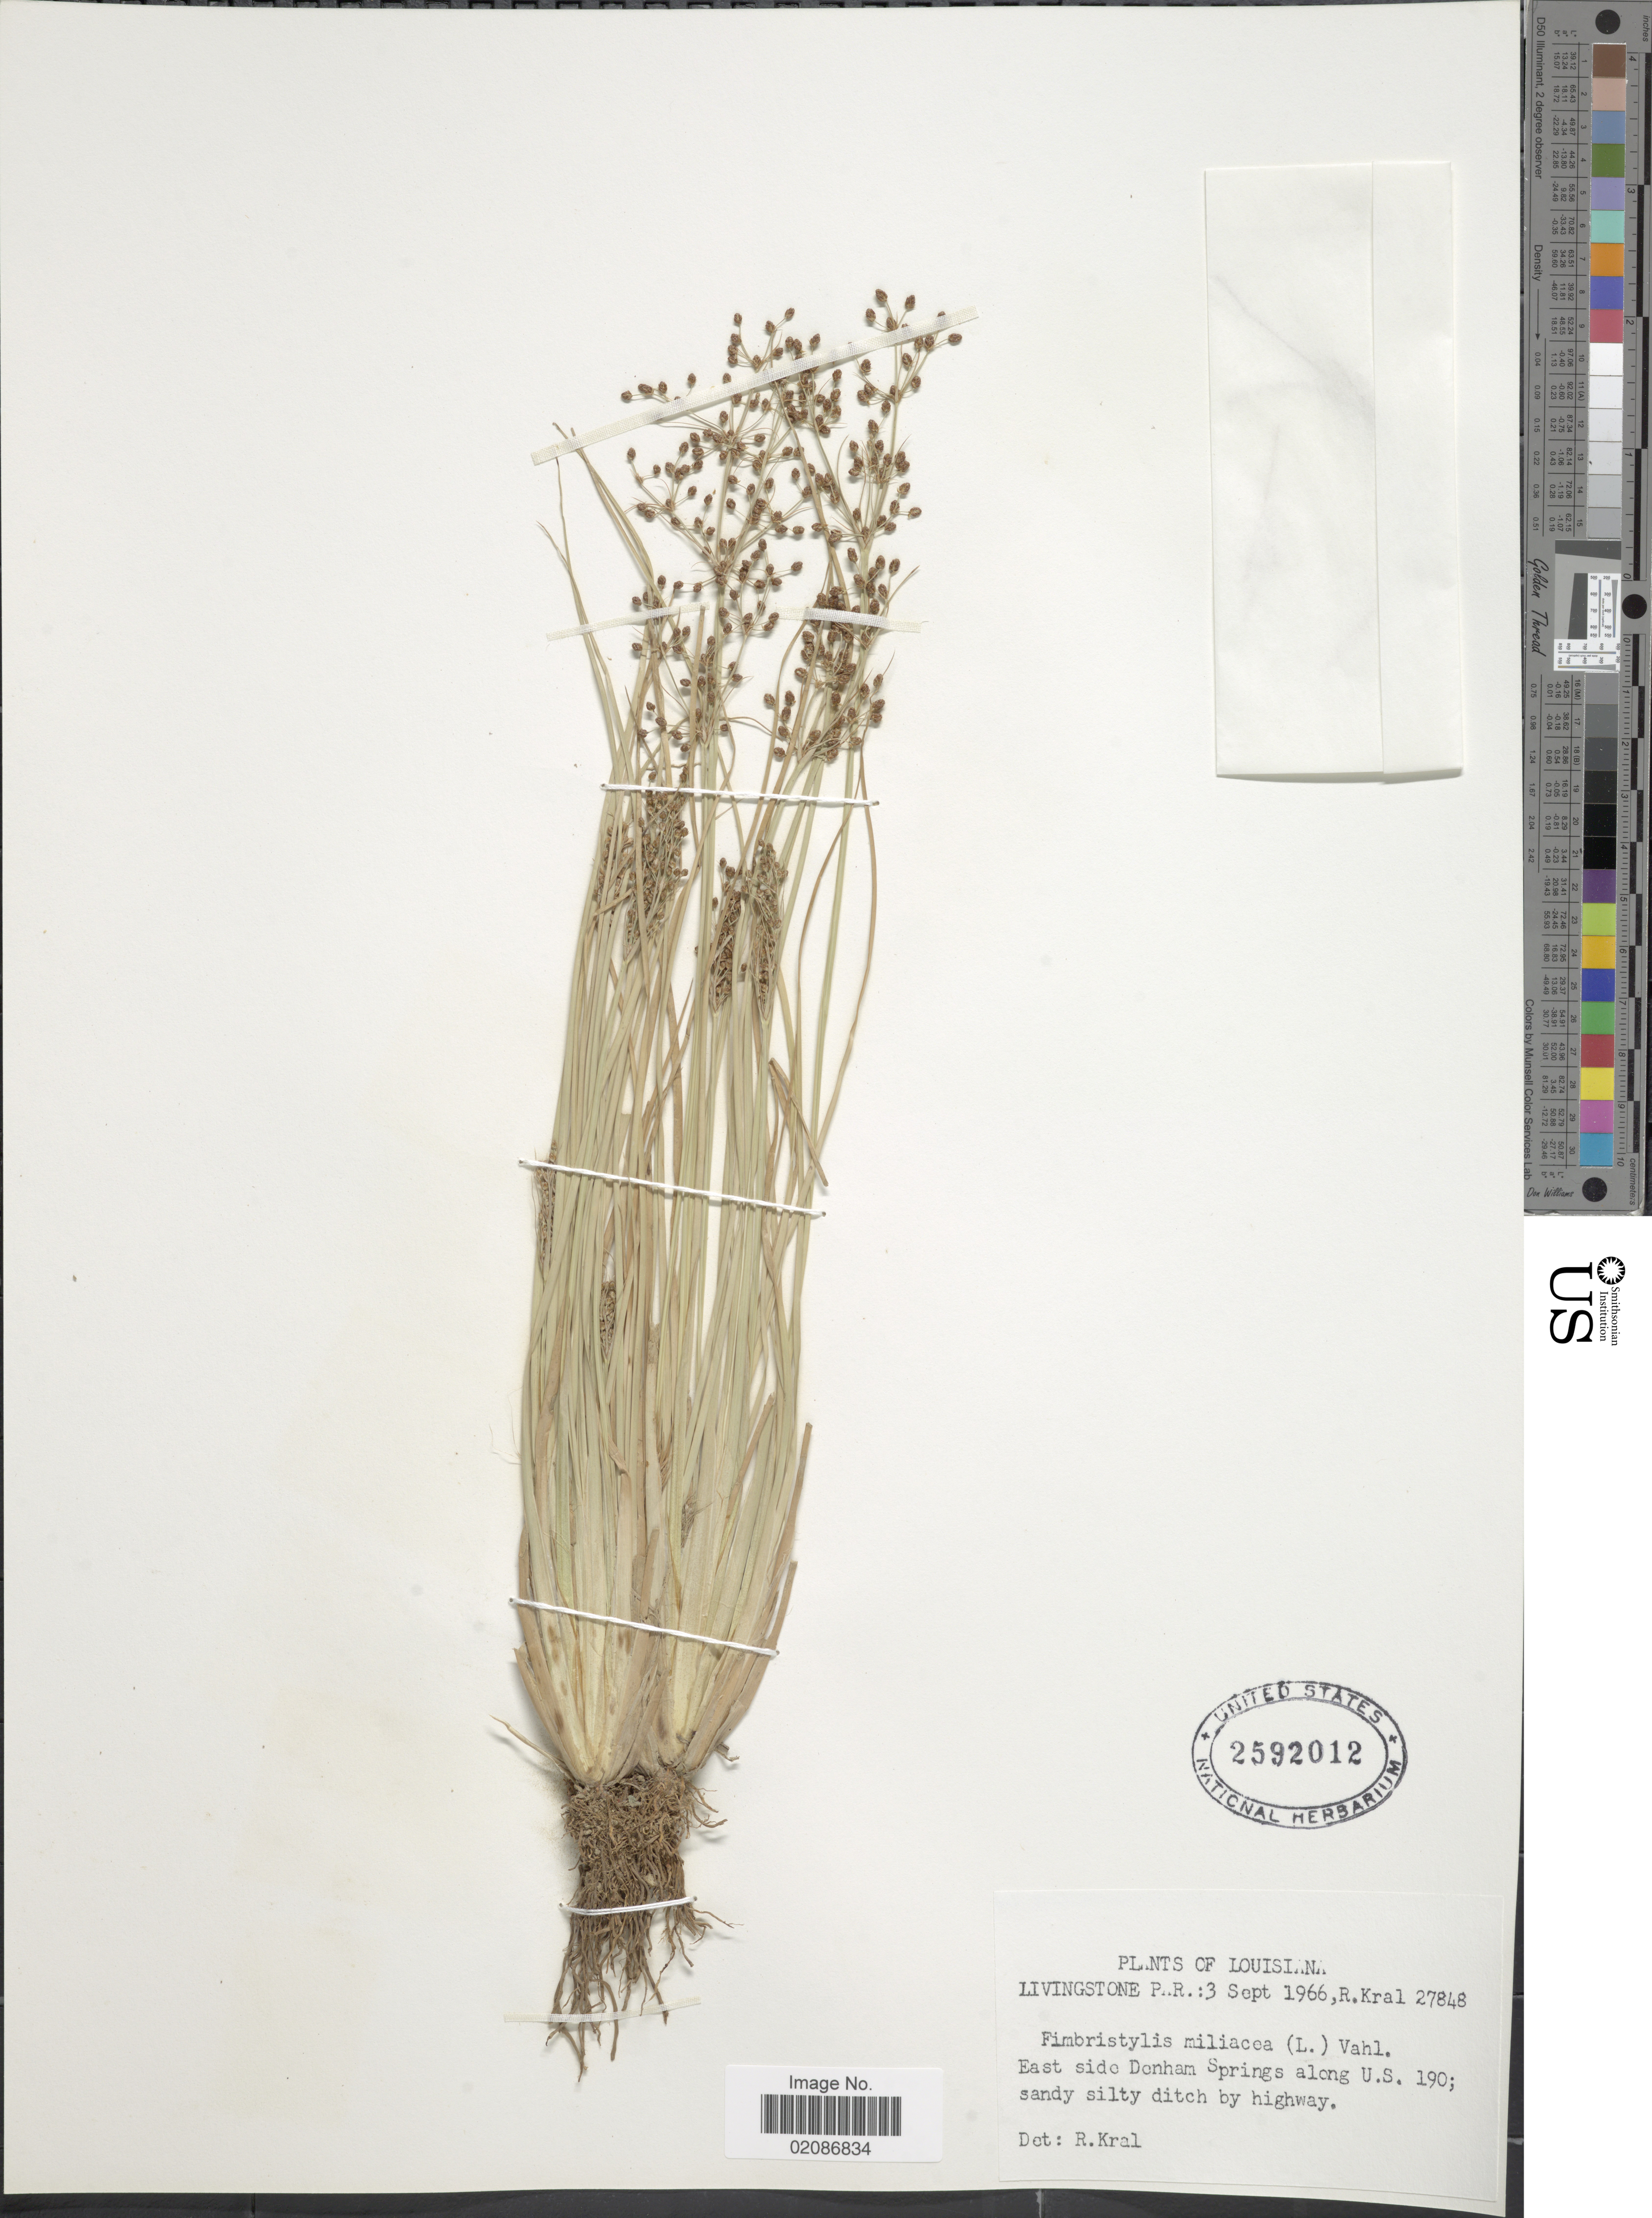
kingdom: Plantae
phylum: Tracheophyta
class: Liliopsida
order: Poales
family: Cyperaceae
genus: Fimbristylis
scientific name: Fimbristylis littoralis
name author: Gaudich.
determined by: Strong, M. T., (US), Smithsonian Institution - National Museum of Natural History (UNITED STATES)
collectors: R. Kral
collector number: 27848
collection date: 1966-09-03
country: United States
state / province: Louisiana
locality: Livingstone Par.: East side Donham Springs along U.S. 190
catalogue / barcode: US 2592012